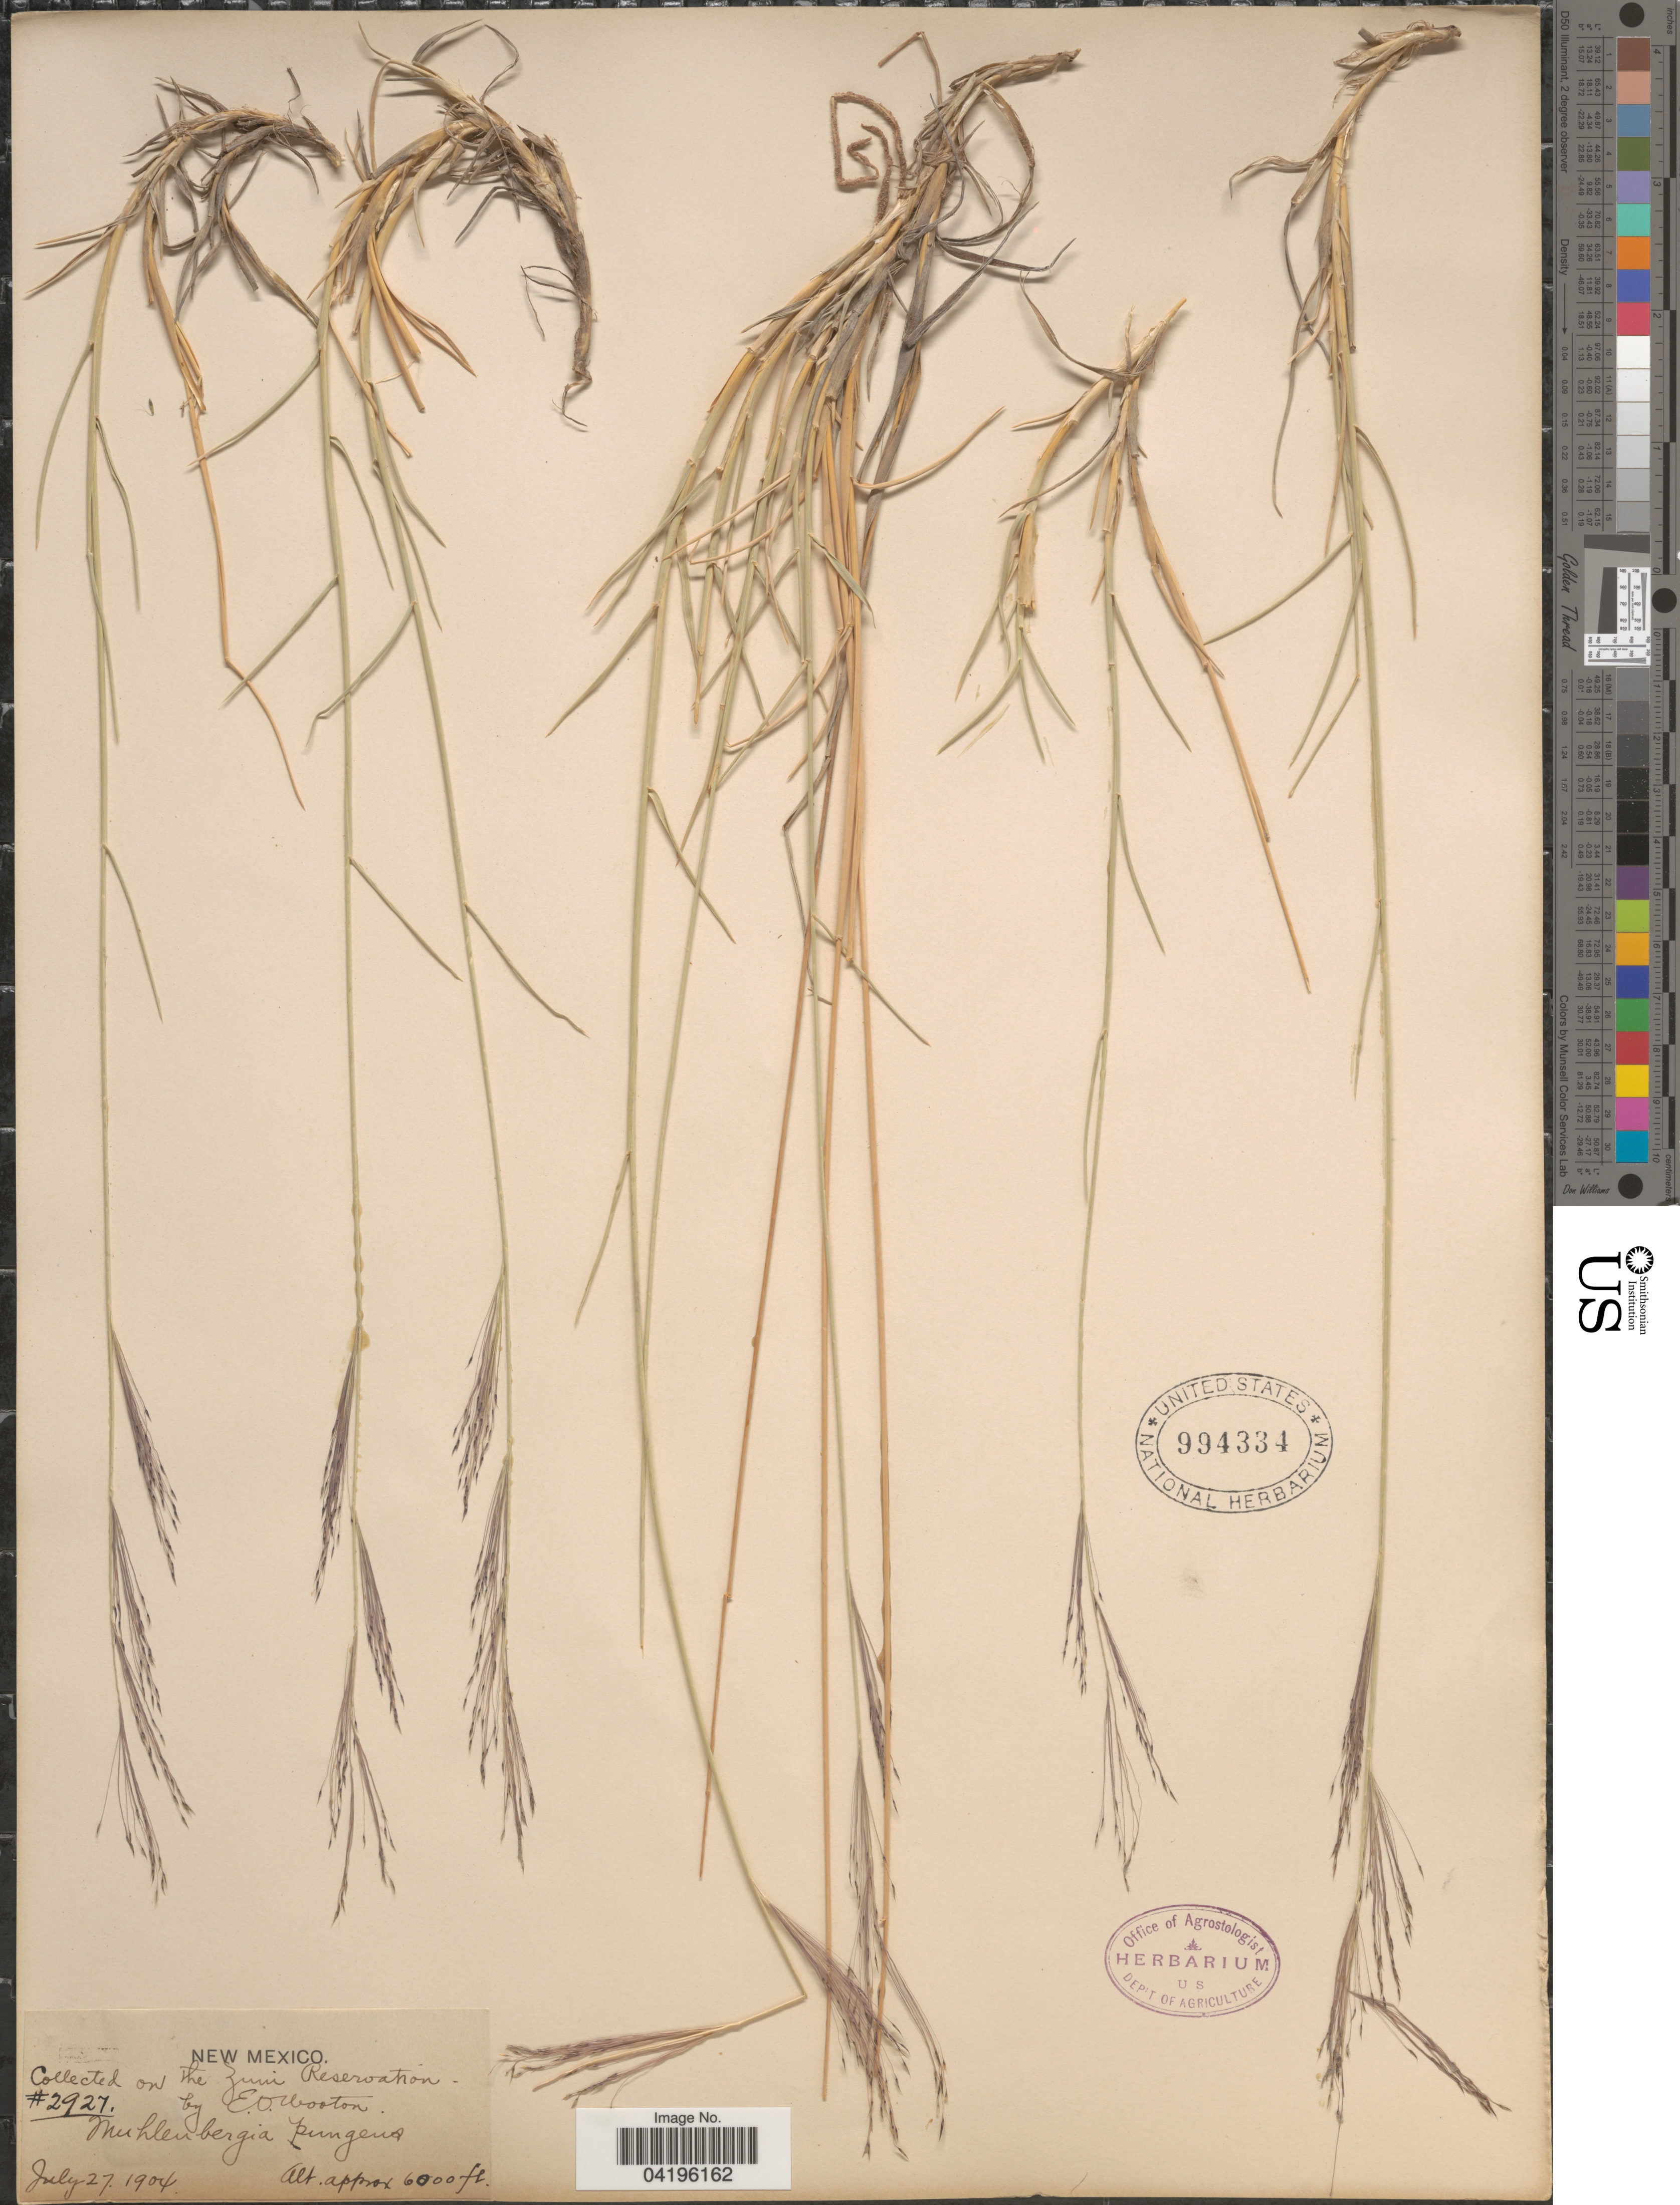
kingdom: Plantae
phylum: Tracheophyta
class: Liliopsida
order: Poales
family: Poaceae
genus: Muhlenbergia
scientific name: Muhlenbergia pungens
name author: Thurb. ex A. Gray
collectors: E. O. Wooton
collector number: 2927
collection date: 1904-07-27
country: United States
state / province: New Mexico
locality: On the Zuni Reservation.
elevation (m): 1829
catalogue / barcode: US 994334